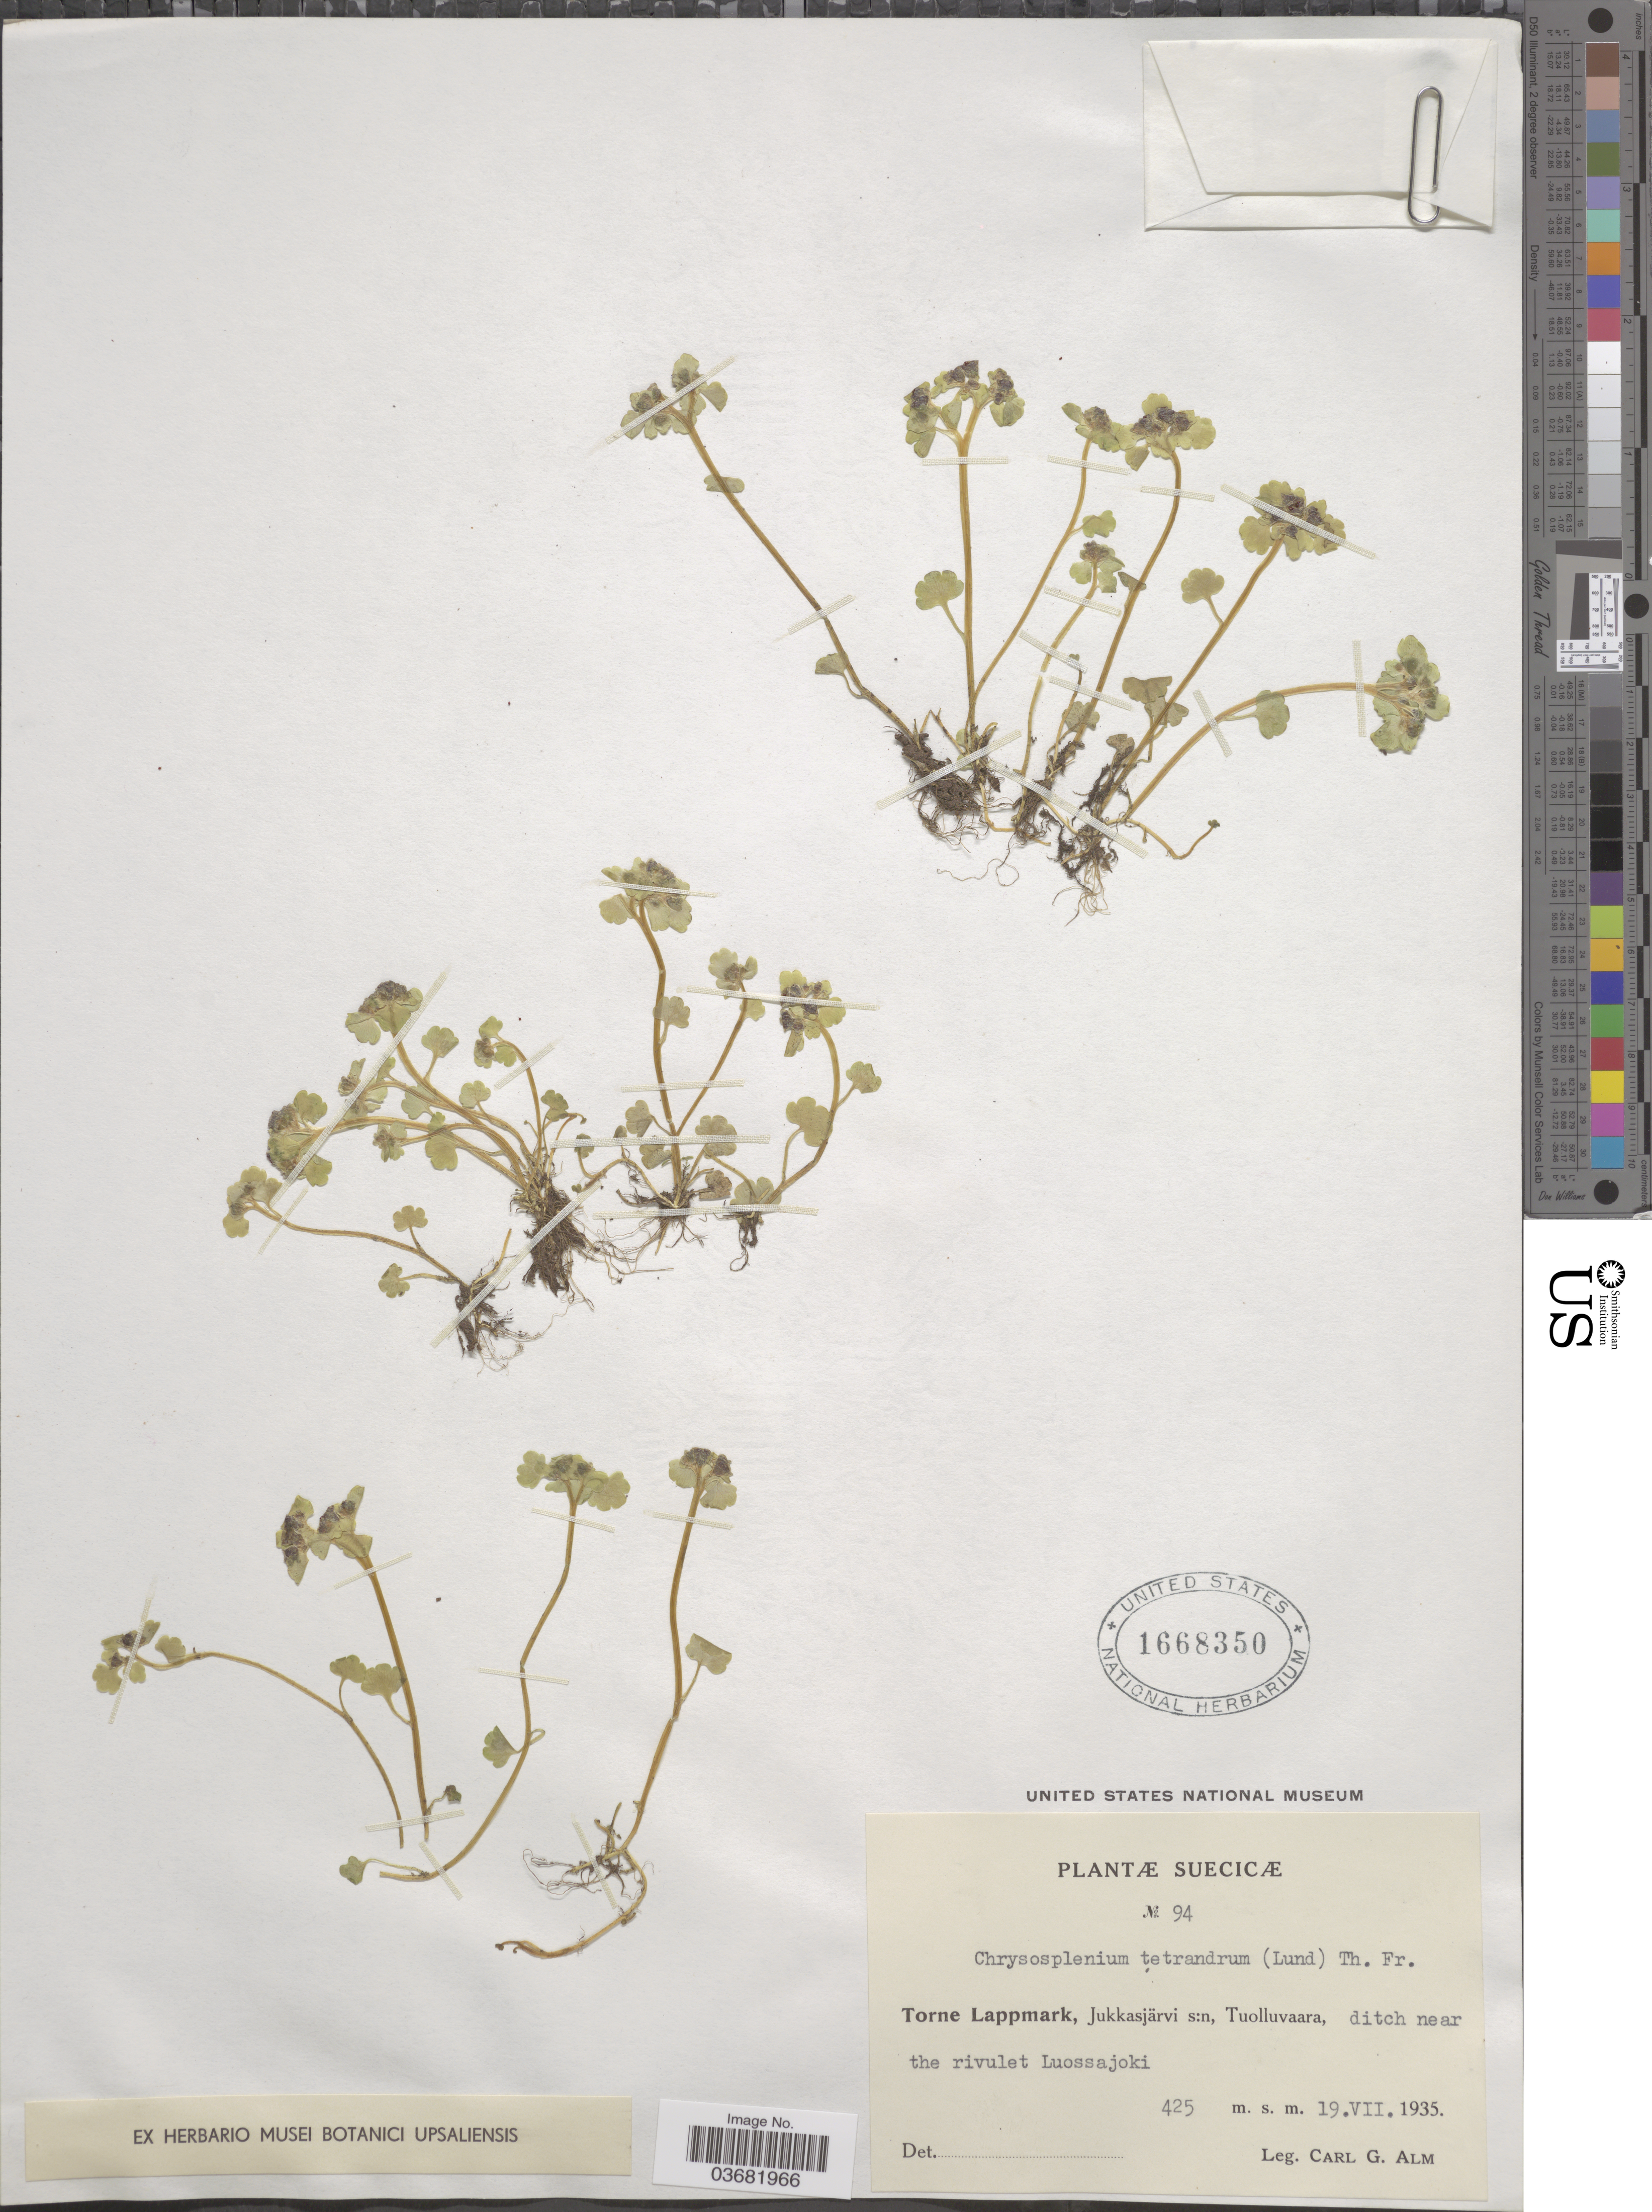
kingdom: Plantae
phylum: Tracheophyta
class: Magnoliopsida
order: Saxifragales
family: Saxifragaceae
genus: Chrysosplenium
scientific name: Chrysosplenium tetrandrum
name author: (N. Lund) Th. Fr.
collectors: C. G. Alm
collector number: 94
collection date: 1935-07-19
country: Sweden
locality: Suecicæ. Torne Lappmark, Jukkasjärvi s:n, Tuolluvaara, ditch near the rivulet Luossajoki.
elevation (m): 425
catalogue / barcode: US 1668350